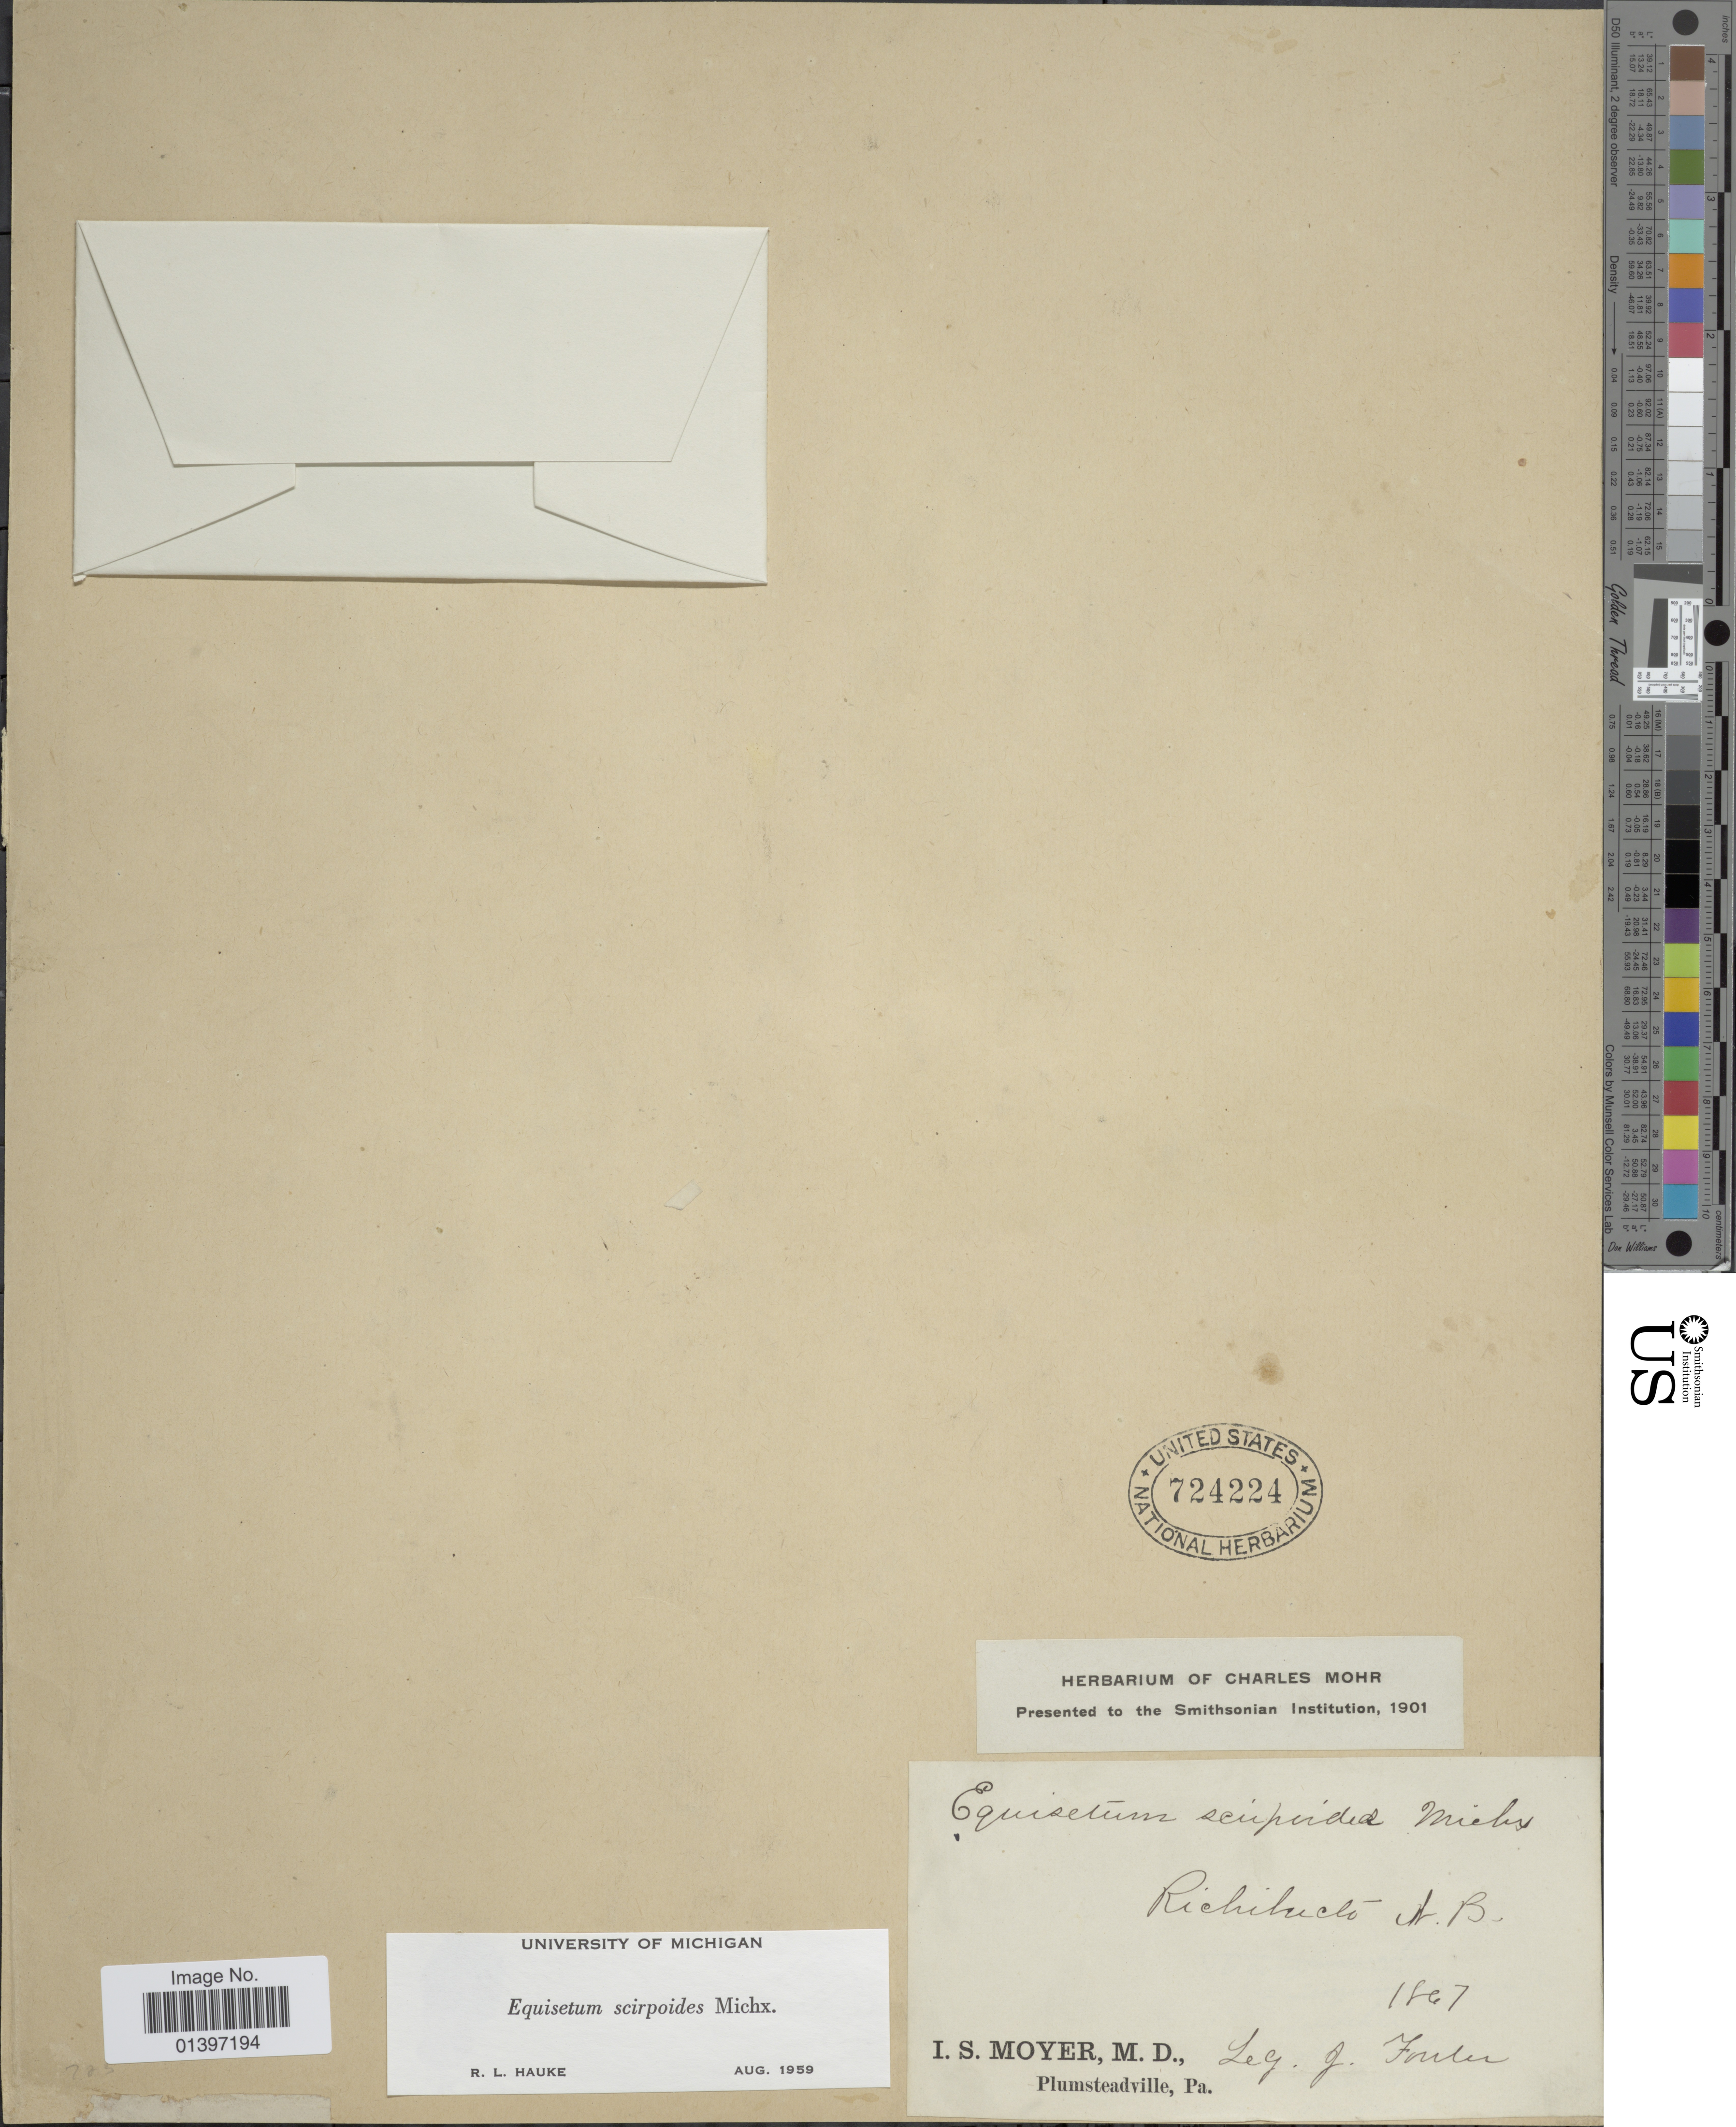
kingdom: Plantae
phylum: Tracheophyta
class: Polypodiopsida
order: Equisetales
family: Equisetaceae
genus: Equisetum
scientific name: Equisetum scirpoides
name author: Michx.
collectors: I. S. Moyer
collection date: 1847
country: Canada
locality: Richibucto, N.B.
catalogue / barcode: US 724224